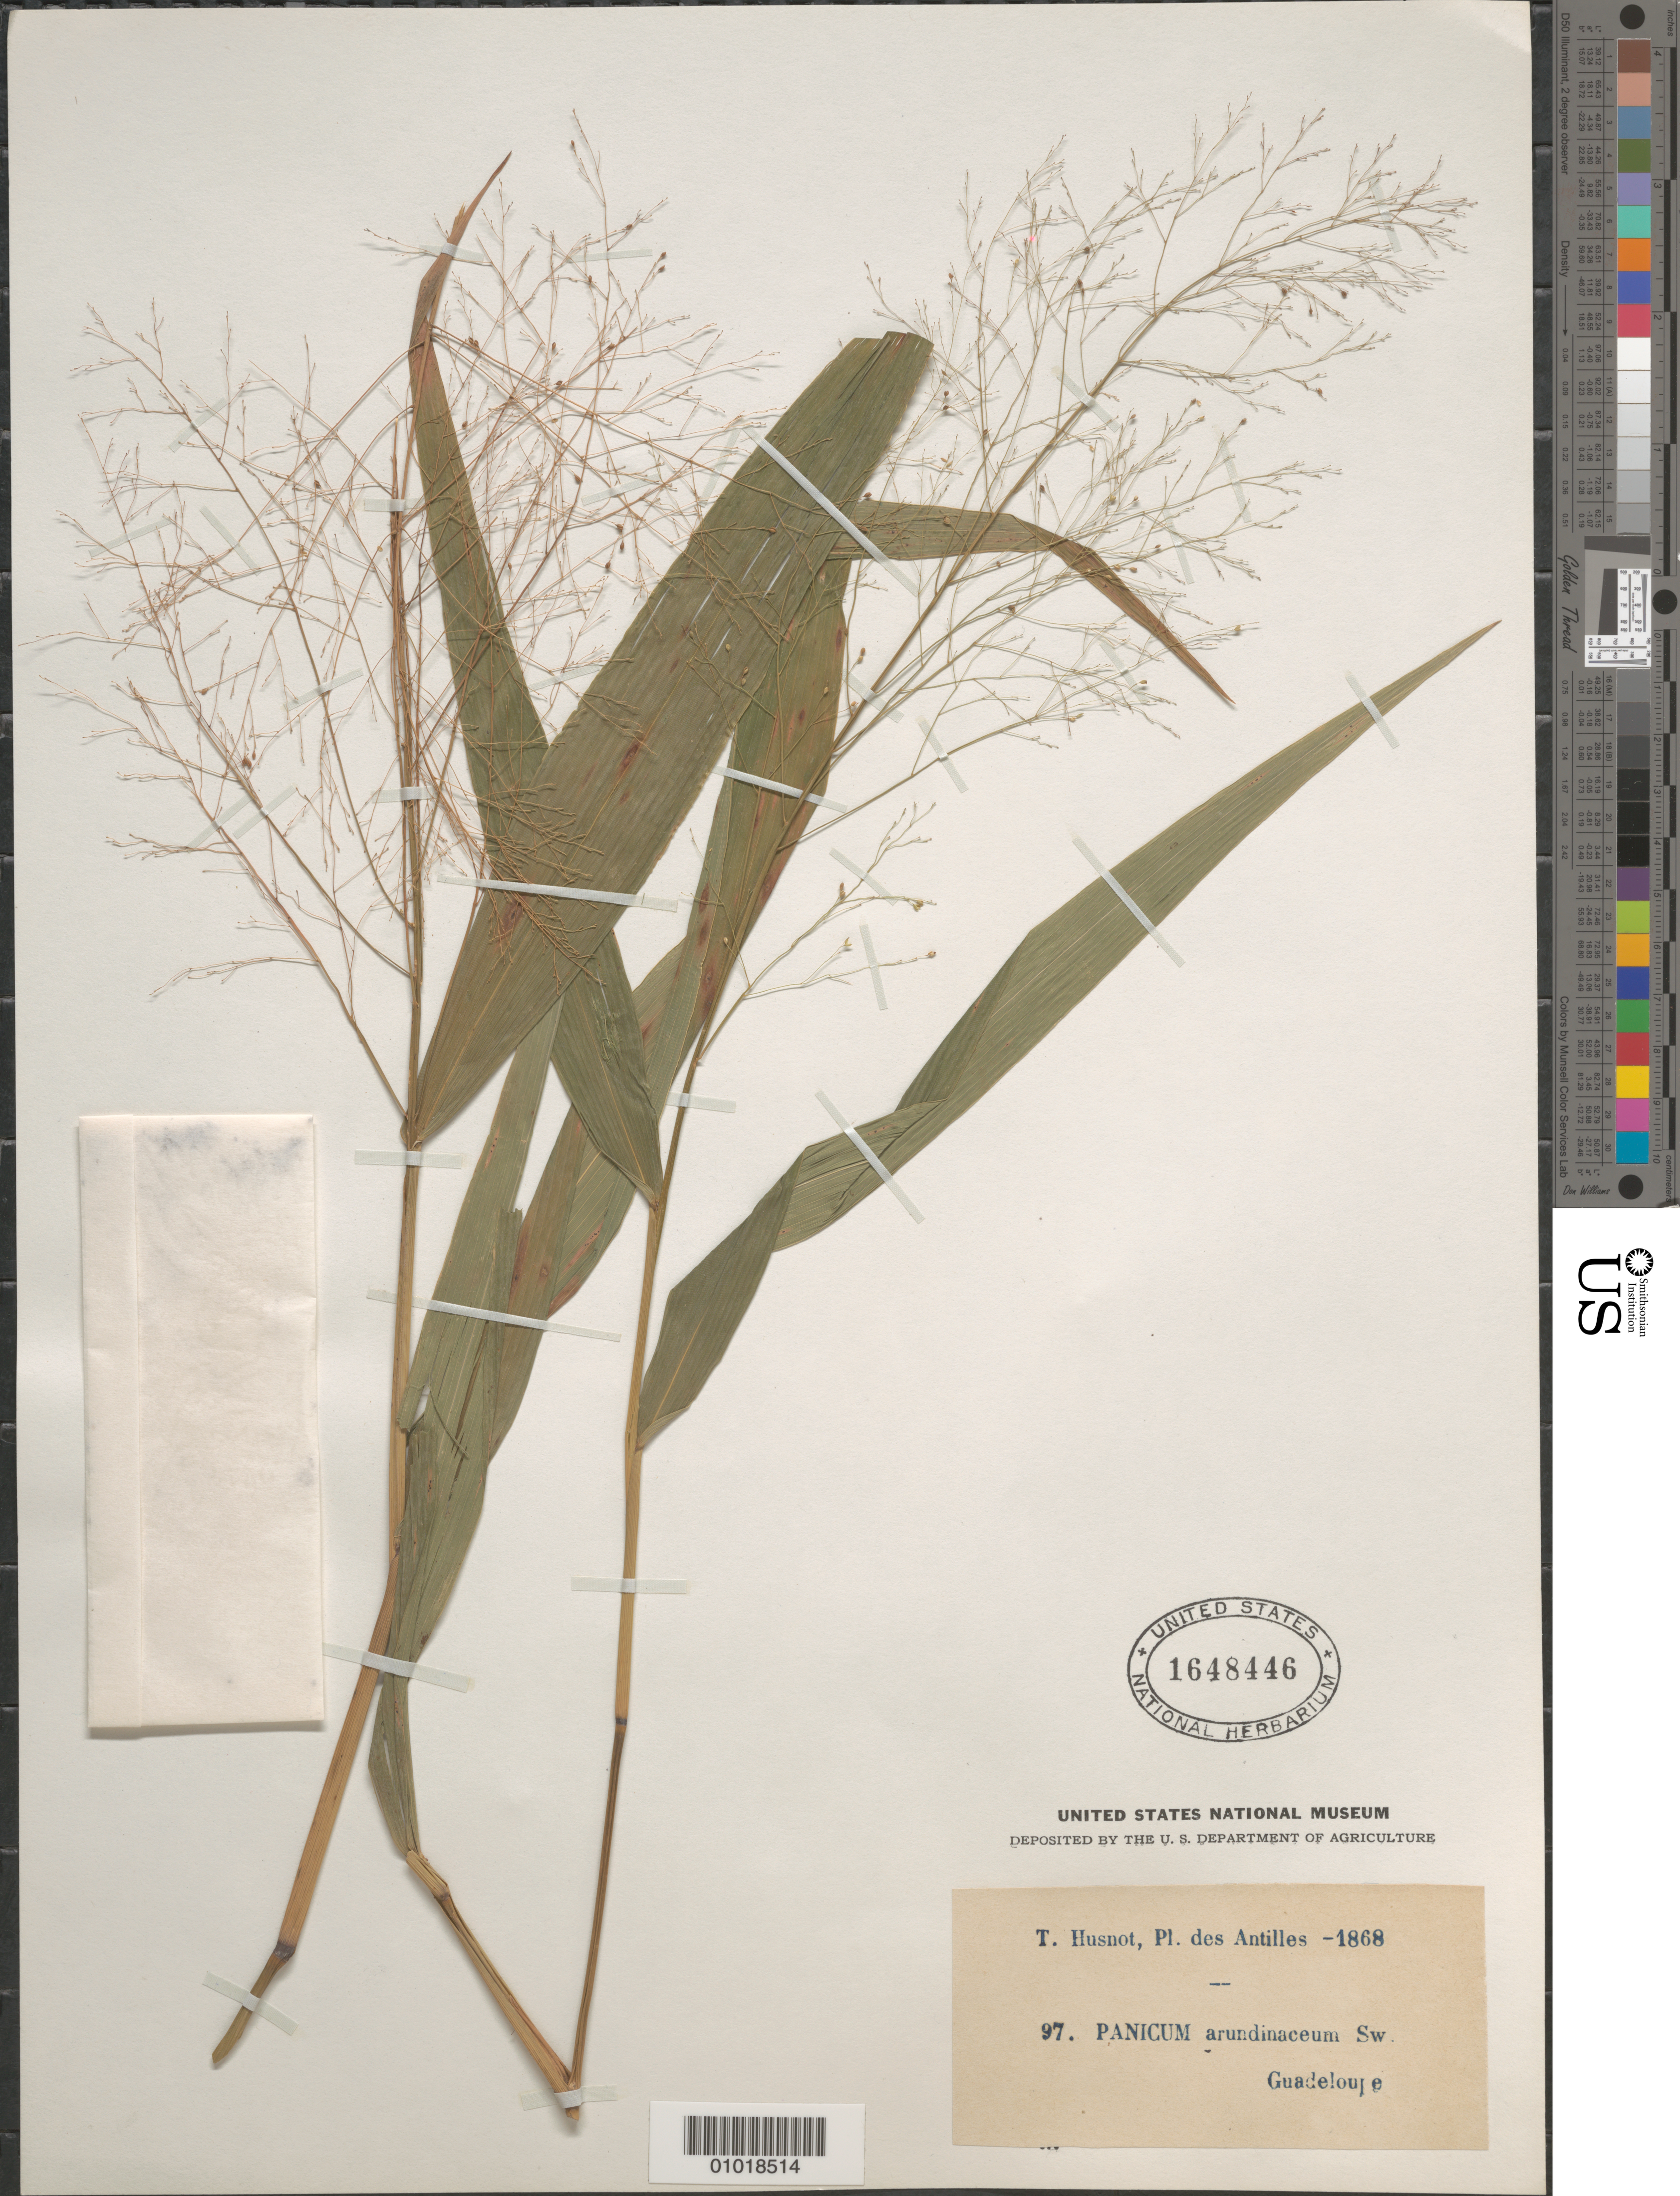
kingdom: Plantae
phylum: Tracheophyta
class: Liliopsida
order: Poales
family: Poaceae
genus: Isachne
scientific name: Isachne disperma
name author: (Lam.) Döll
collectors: P. T. Husnot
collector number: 97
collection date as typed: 01 Jan 1868 to 31 Dec 1868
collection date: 1868-01-01/1868-12-31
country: Guadeloupe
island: Basse Terre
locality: Pl. des Antilles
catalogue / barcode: US 1648446